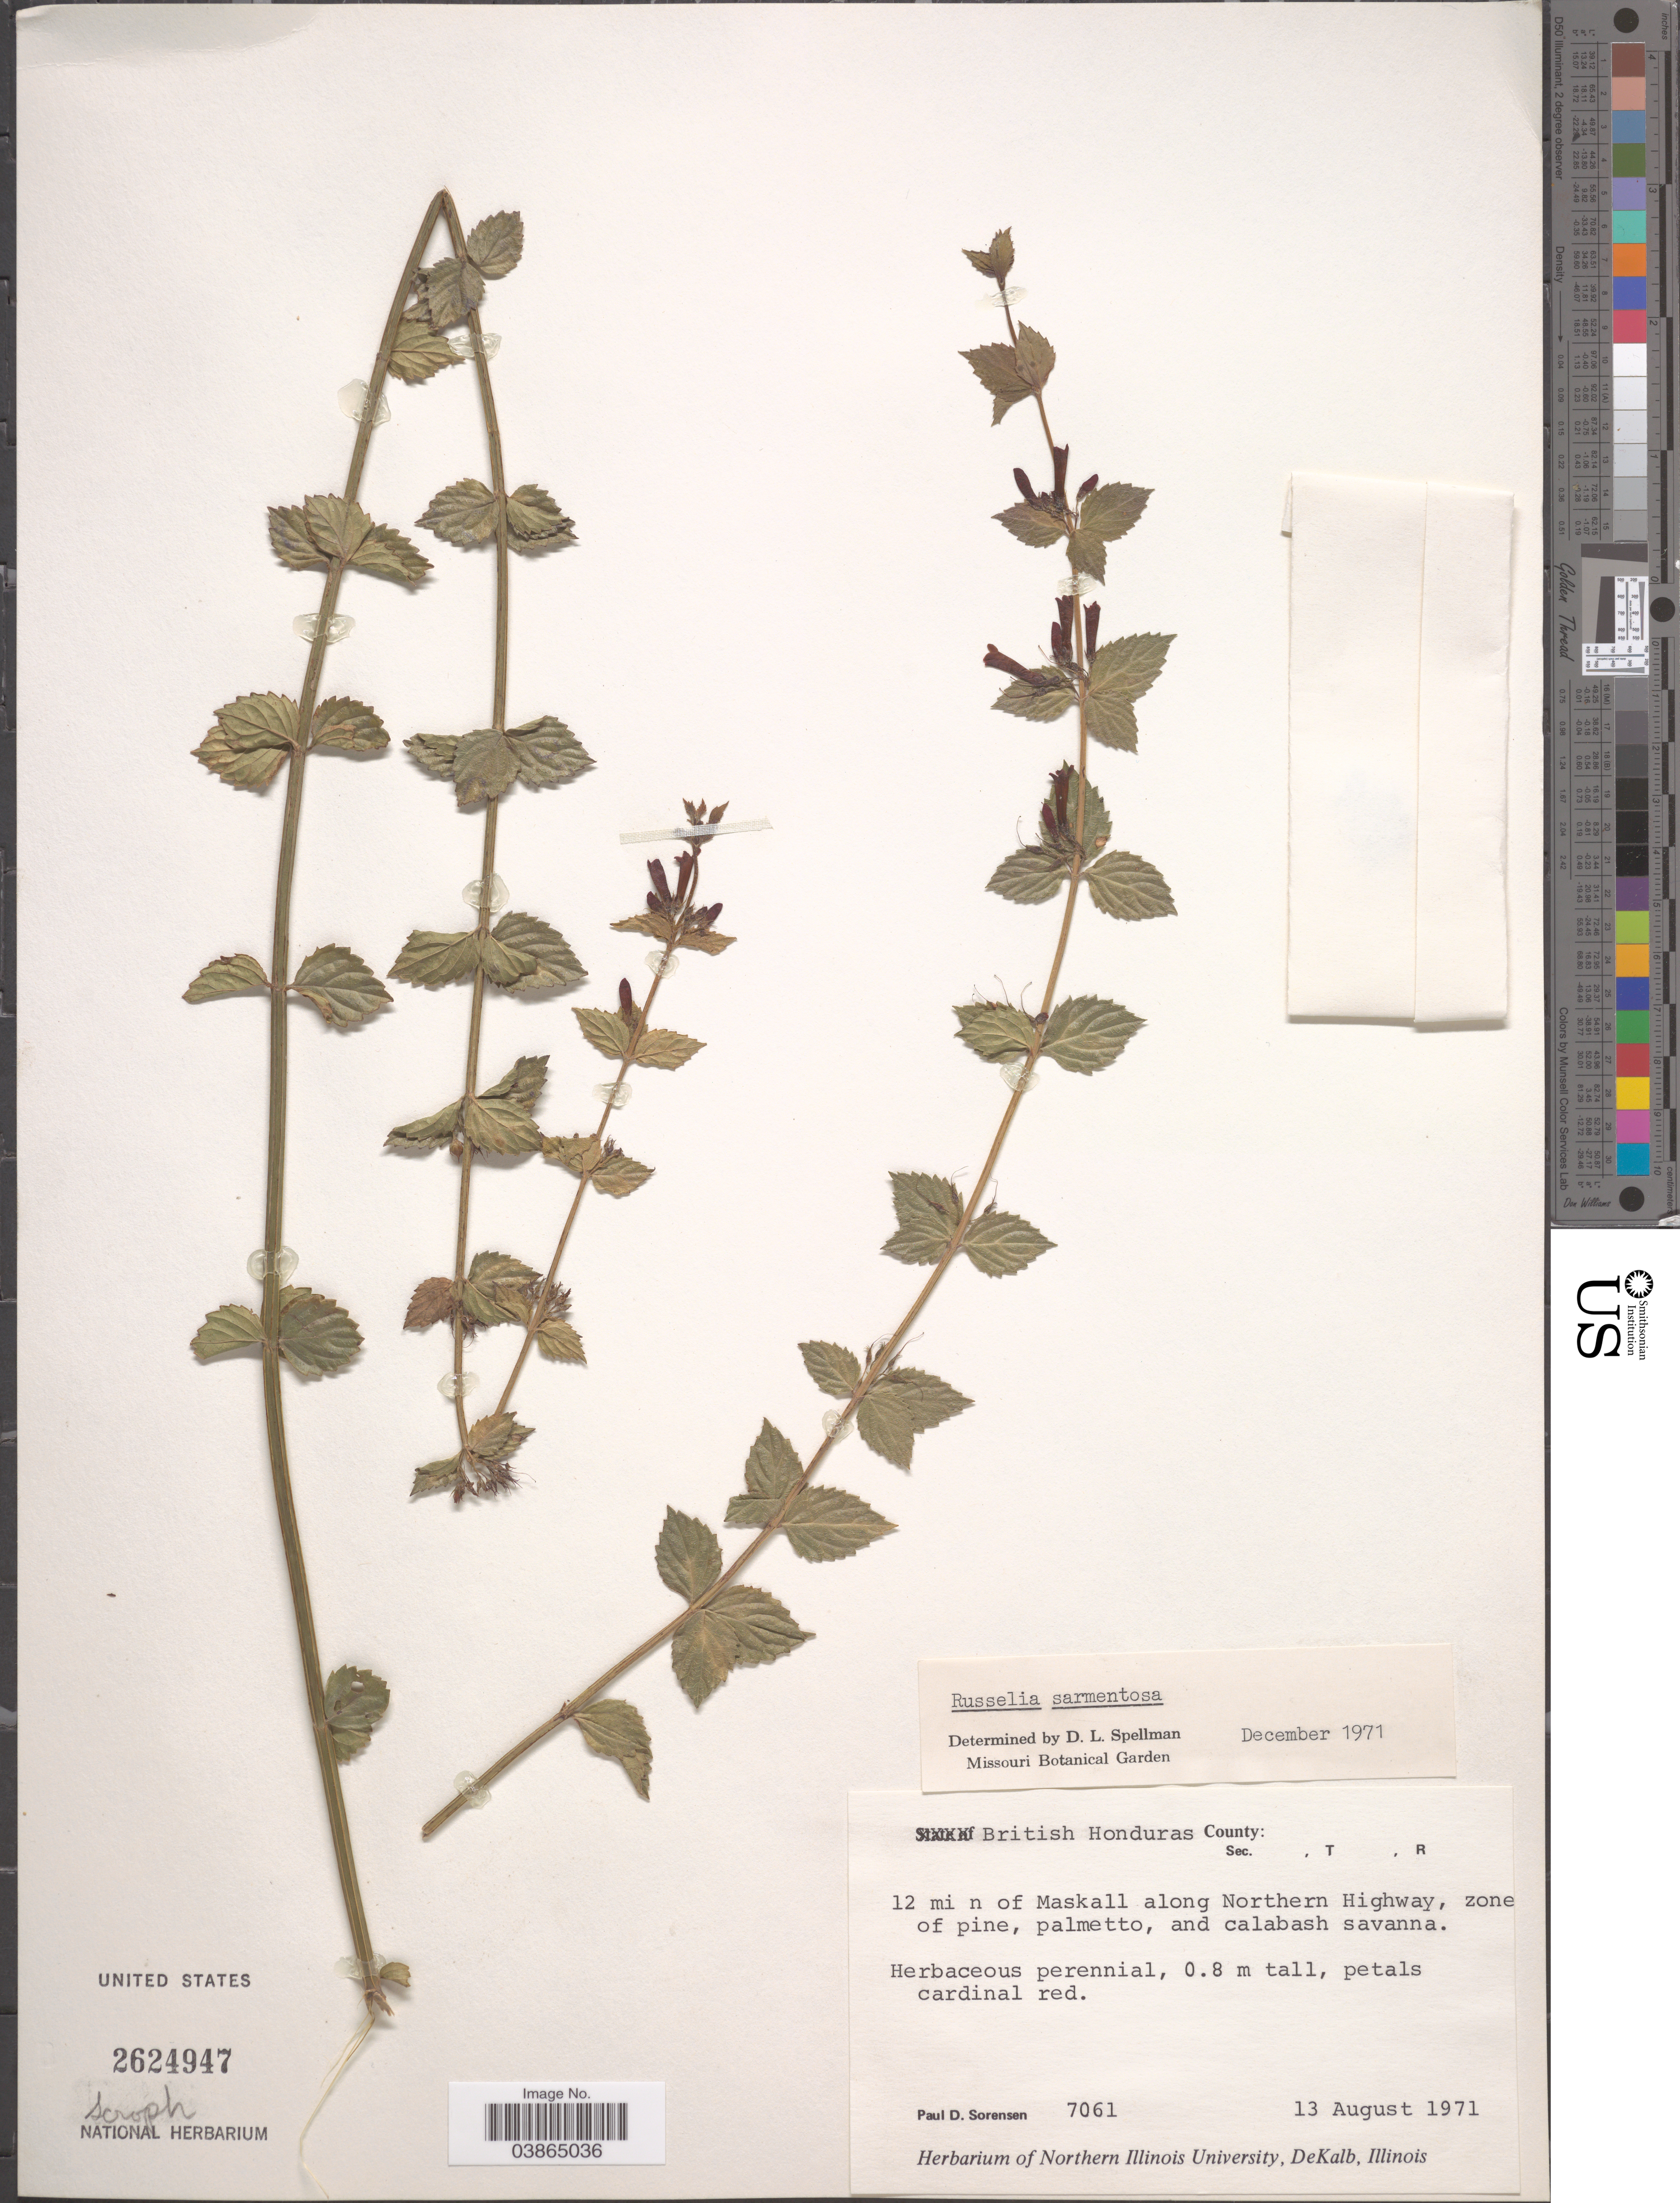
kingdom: Plantae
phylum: Tracheophyta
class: Magnoliopsida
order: Lamiales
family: Plantaginaceae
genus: Russelia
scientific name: Russelia sarmentosa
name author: Jacq.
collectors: P. Sorensen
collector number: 7061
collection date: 1971-08-13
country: Belize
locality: British Honduras. 12 mi n of Maskall along Northern Highway, zone of pine, palmetto, and calabash savanna.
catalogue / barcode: US 2624947